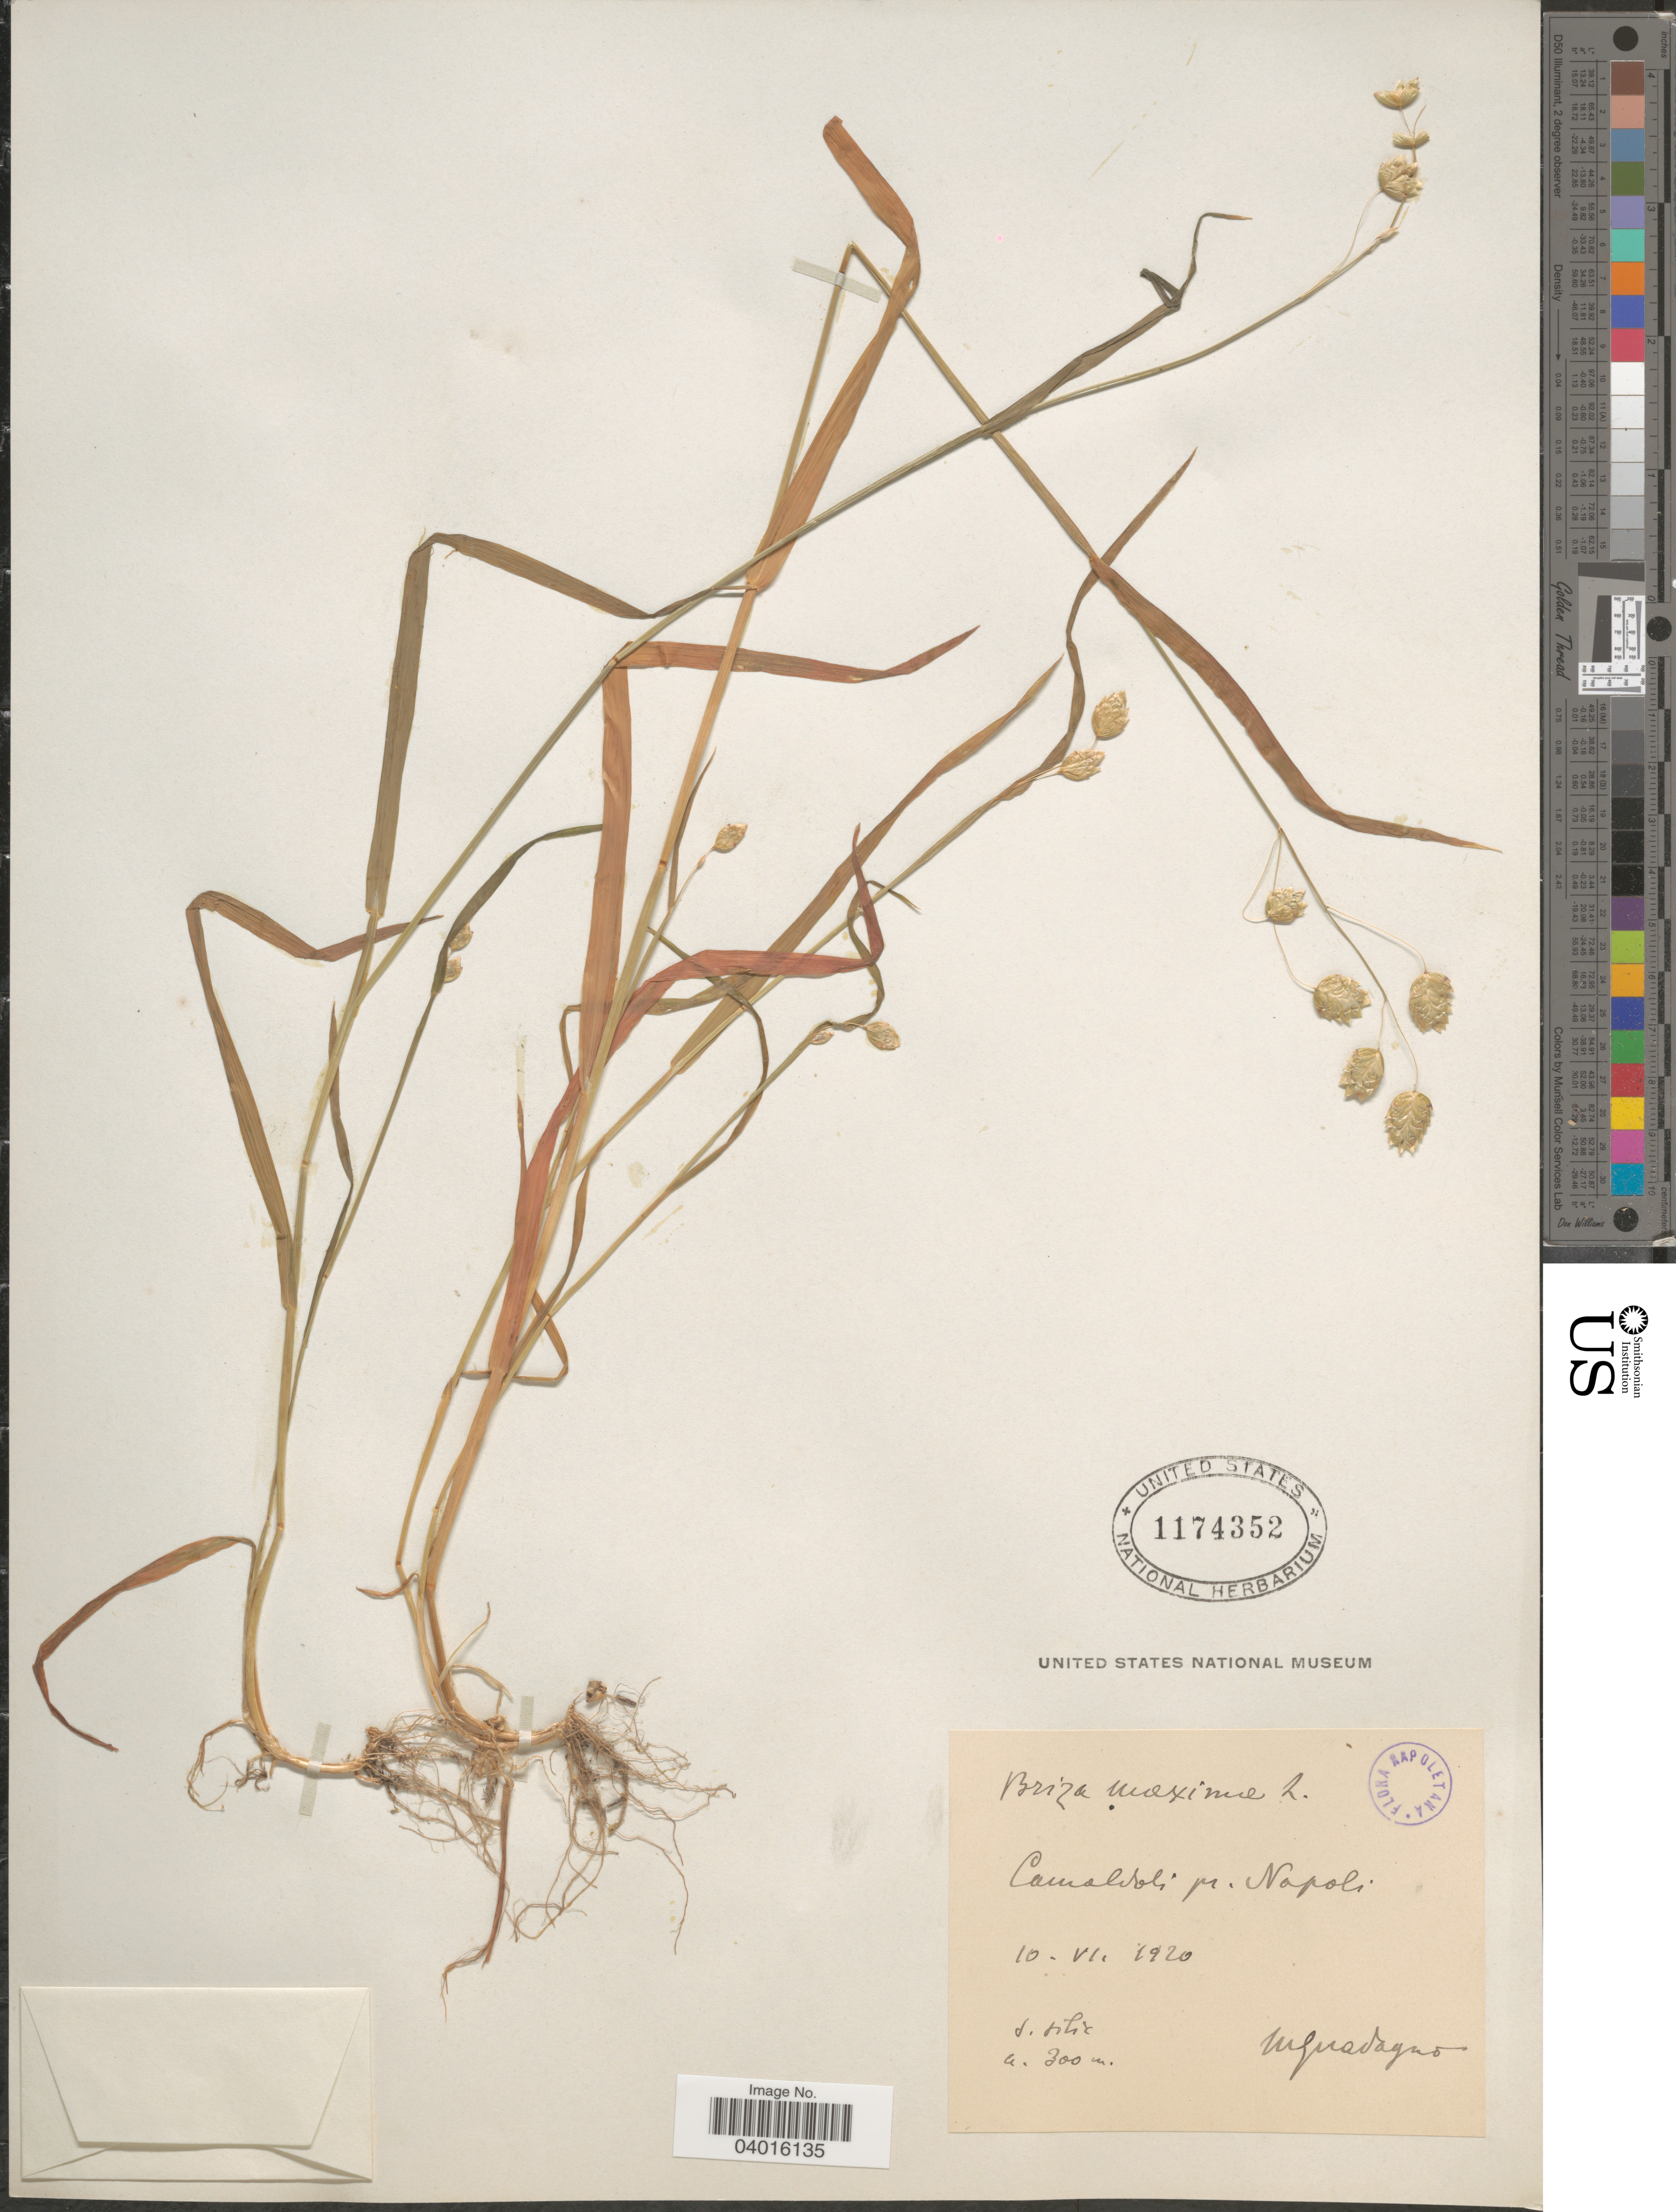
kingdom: Plantae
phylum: Tracheophyta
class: Liliopsida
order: Poales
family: Poaceae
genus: Briza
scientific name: Briza maxima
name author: L.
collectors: M. Guadagno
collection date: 1920-06-10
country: Italy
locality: Camaldoli pr. Napoli.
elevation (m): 300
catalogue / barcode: US 1174352